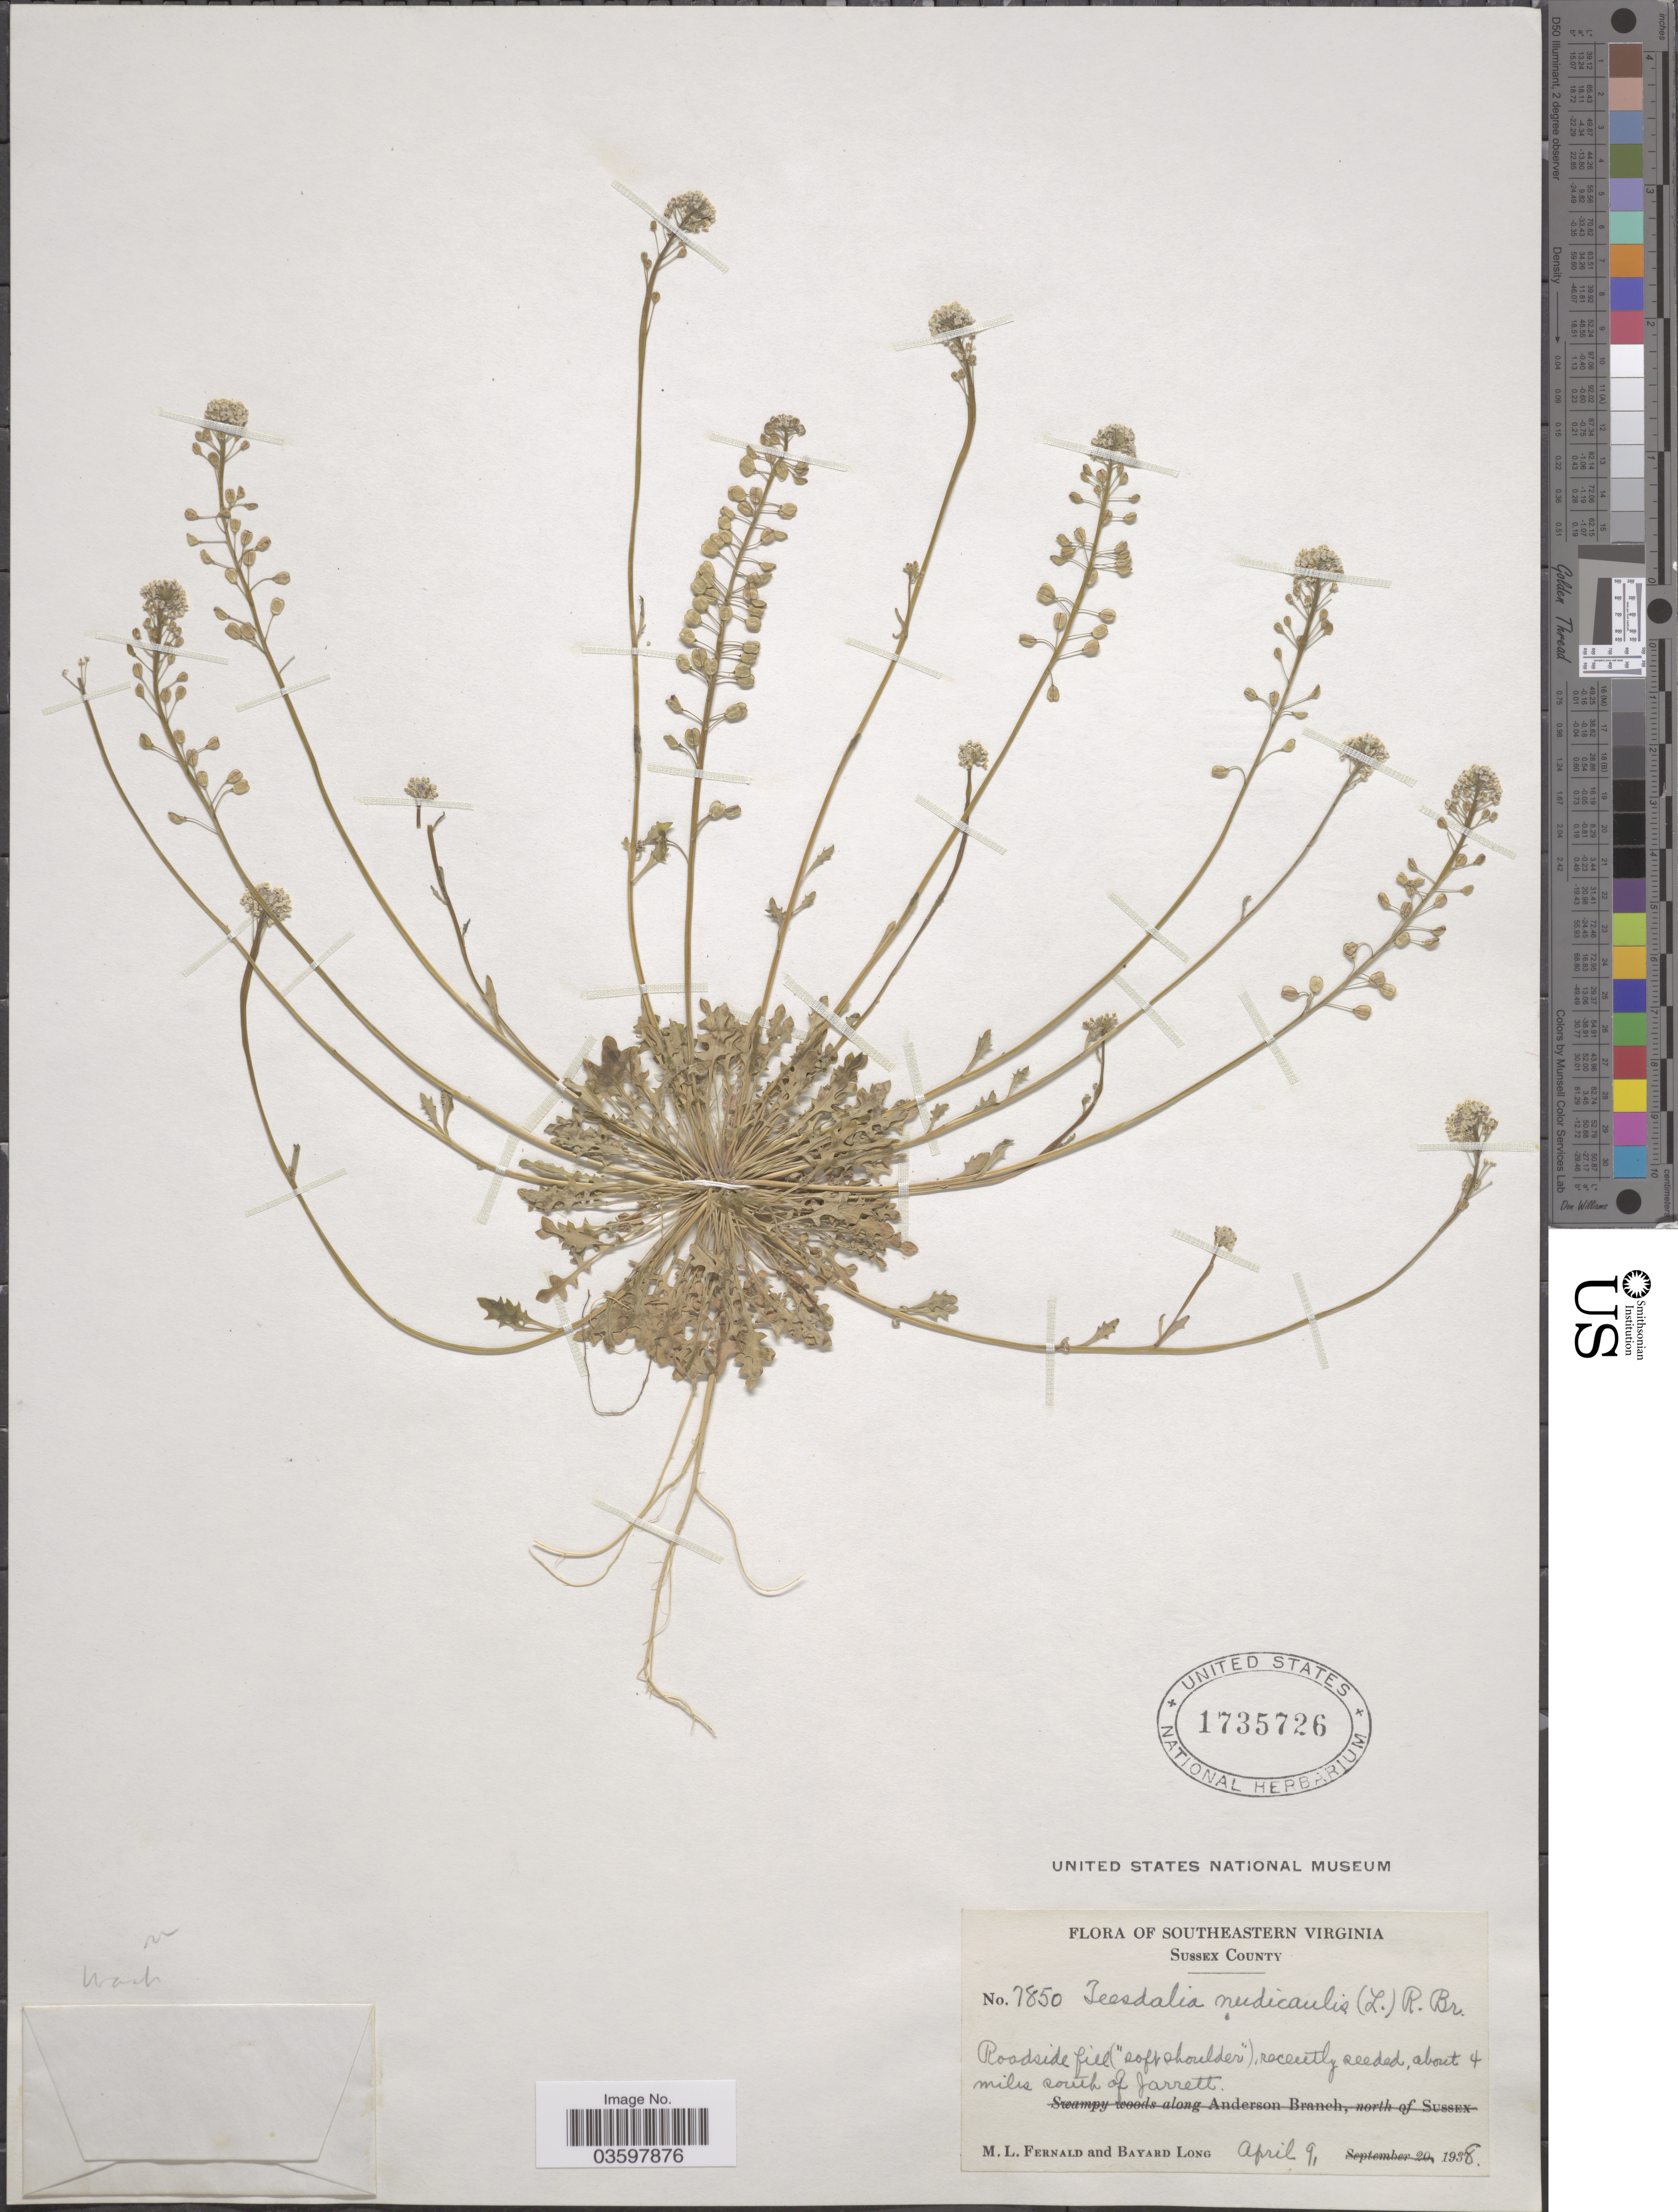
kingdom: Plantae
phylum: Tracheophyta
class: Magnoliopsida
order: Brassicales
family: Brassicaceae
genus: Teesdalia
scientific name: Teesdalia nudicaulis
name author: (L.) W.T. Aiton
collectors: M. L. Fernald & B. Long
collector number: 7850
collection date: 1938-04-09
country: United States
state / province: Virginia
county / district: Sussex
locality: Southeastern Virginia. Sussex County. About 4 miles south of Jarrett.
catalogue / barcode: US 1735726